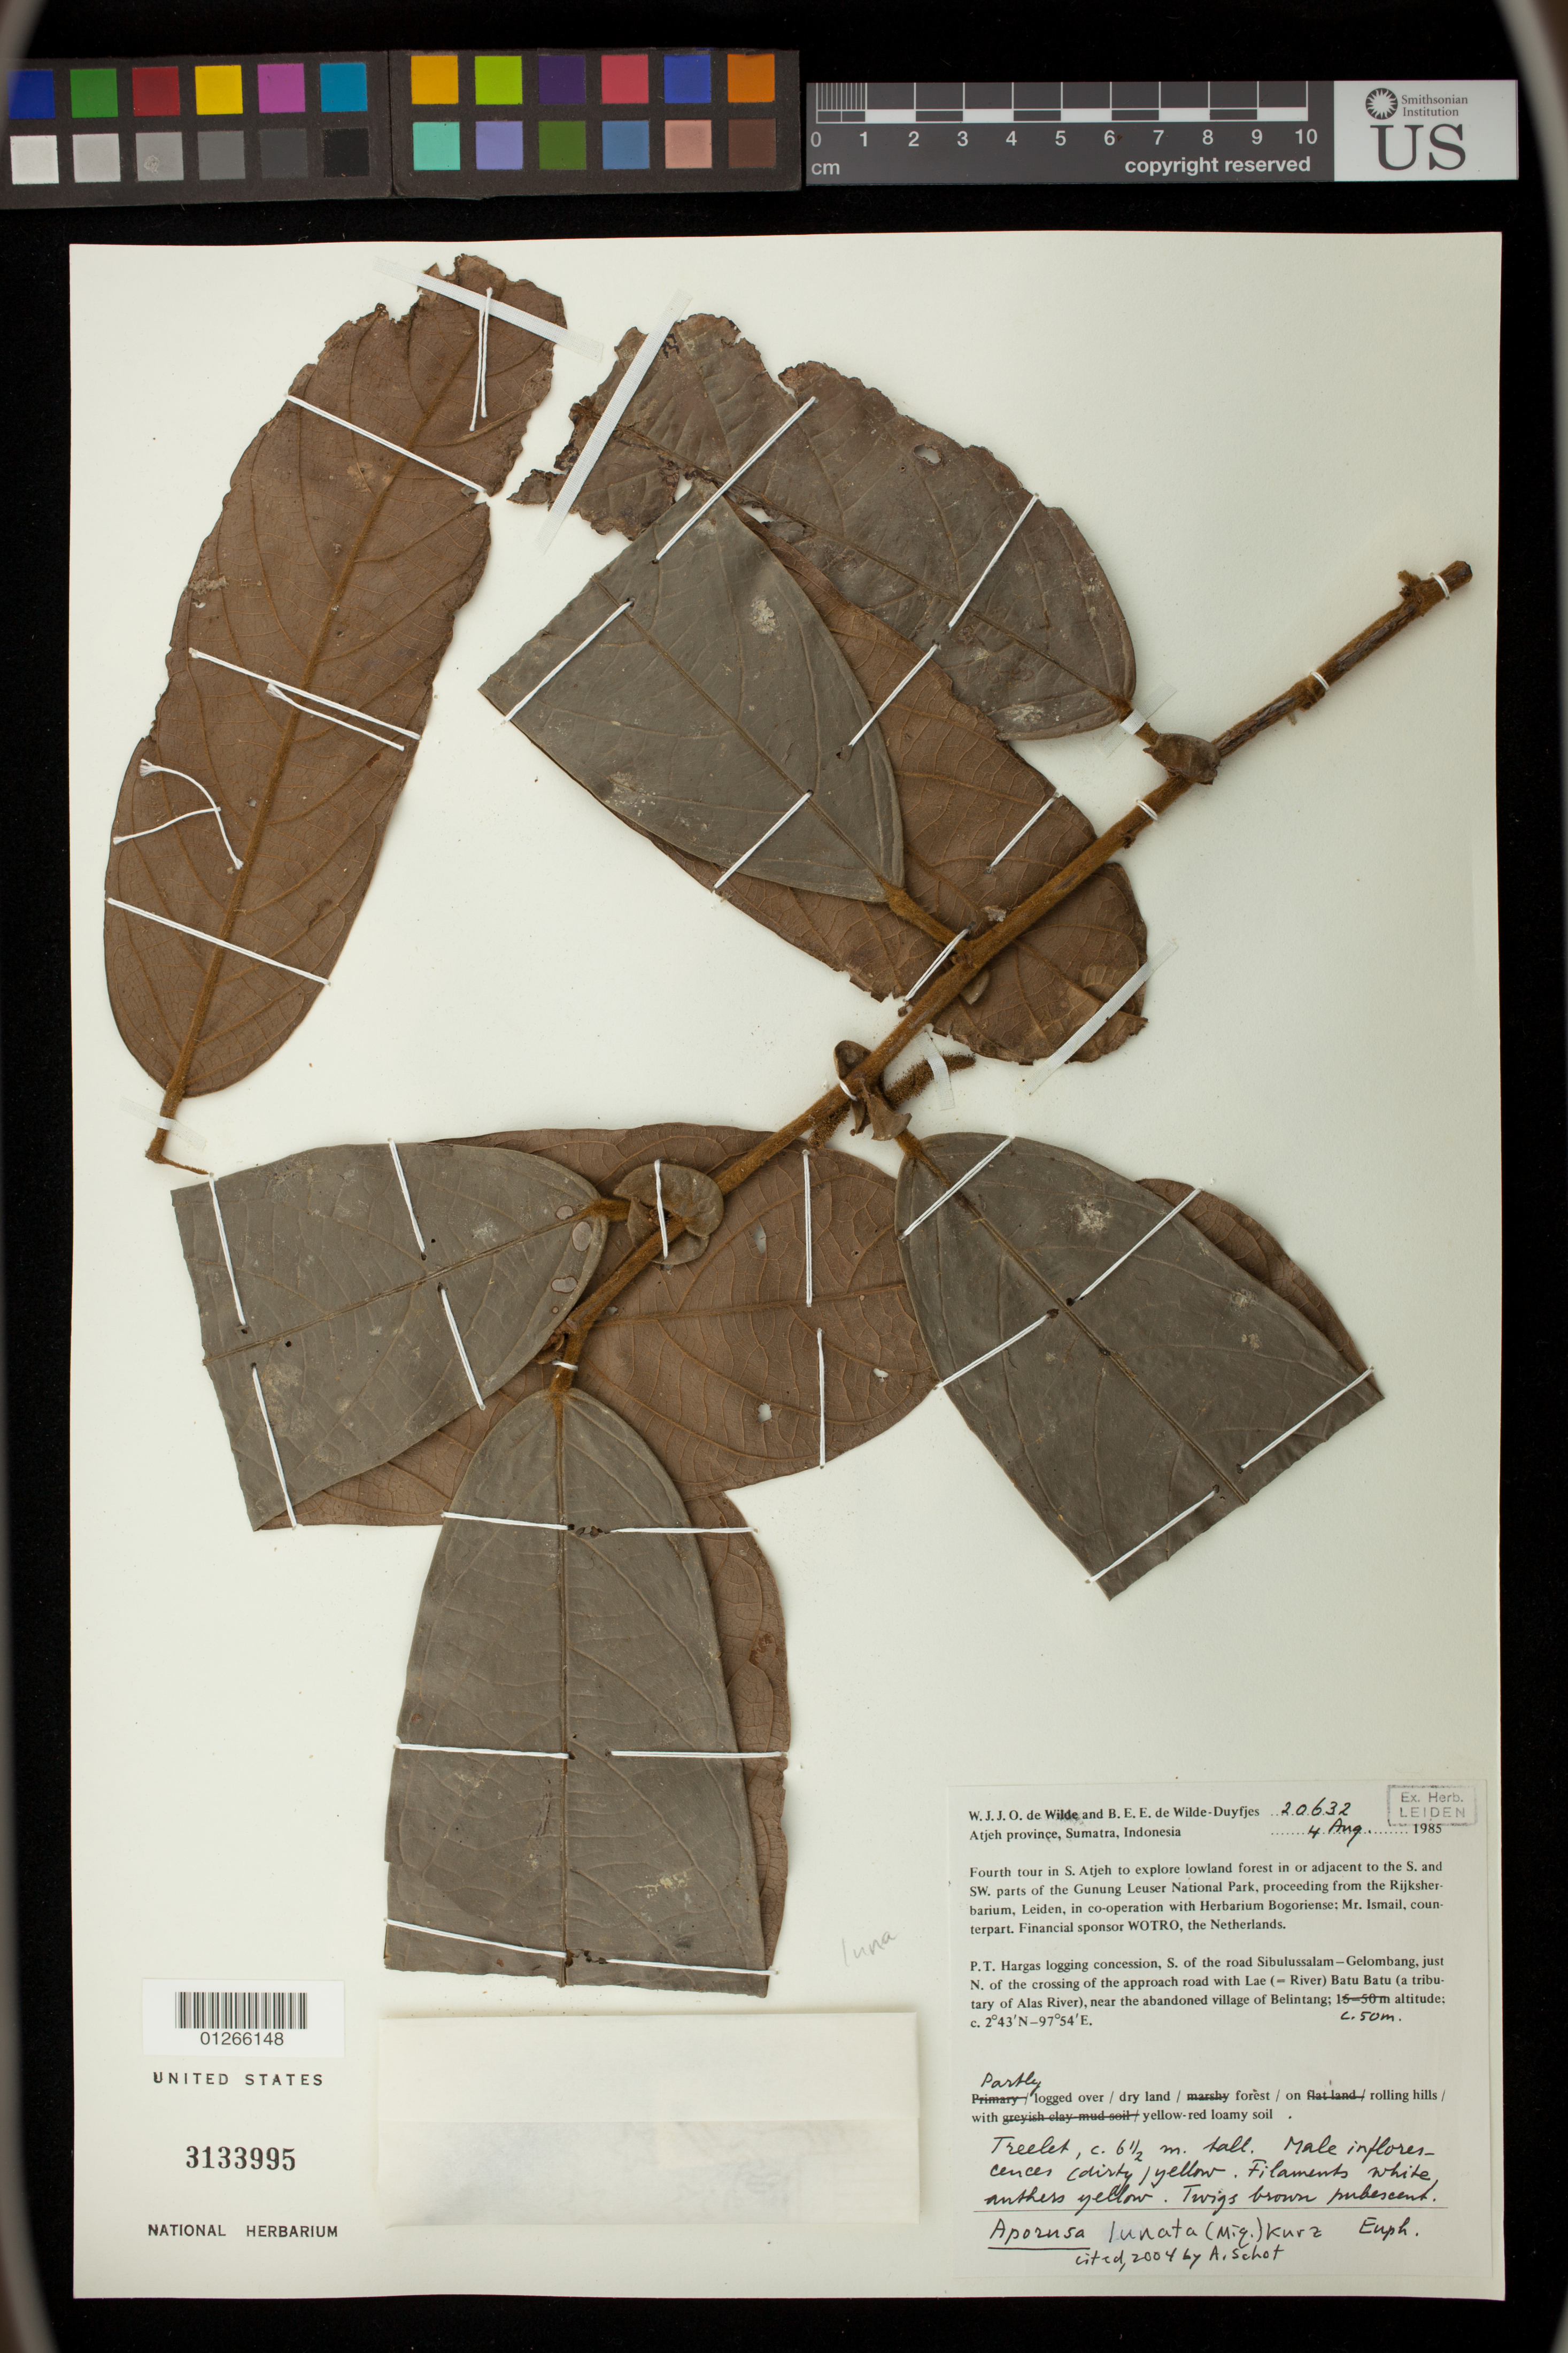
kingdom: Plantae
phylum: Tracheophyta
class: Magnoliopsida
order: Malpighiales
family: Phyllanthaceae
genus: Aporosa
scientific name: Aporosa lunata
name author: (Miq.) Kurz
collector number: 20632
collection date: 1985-08-04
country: Indonesia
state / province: Sumatra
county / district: Aceh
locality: Atjeh province, Sumatra, Indonesia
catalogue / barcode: US 3133995